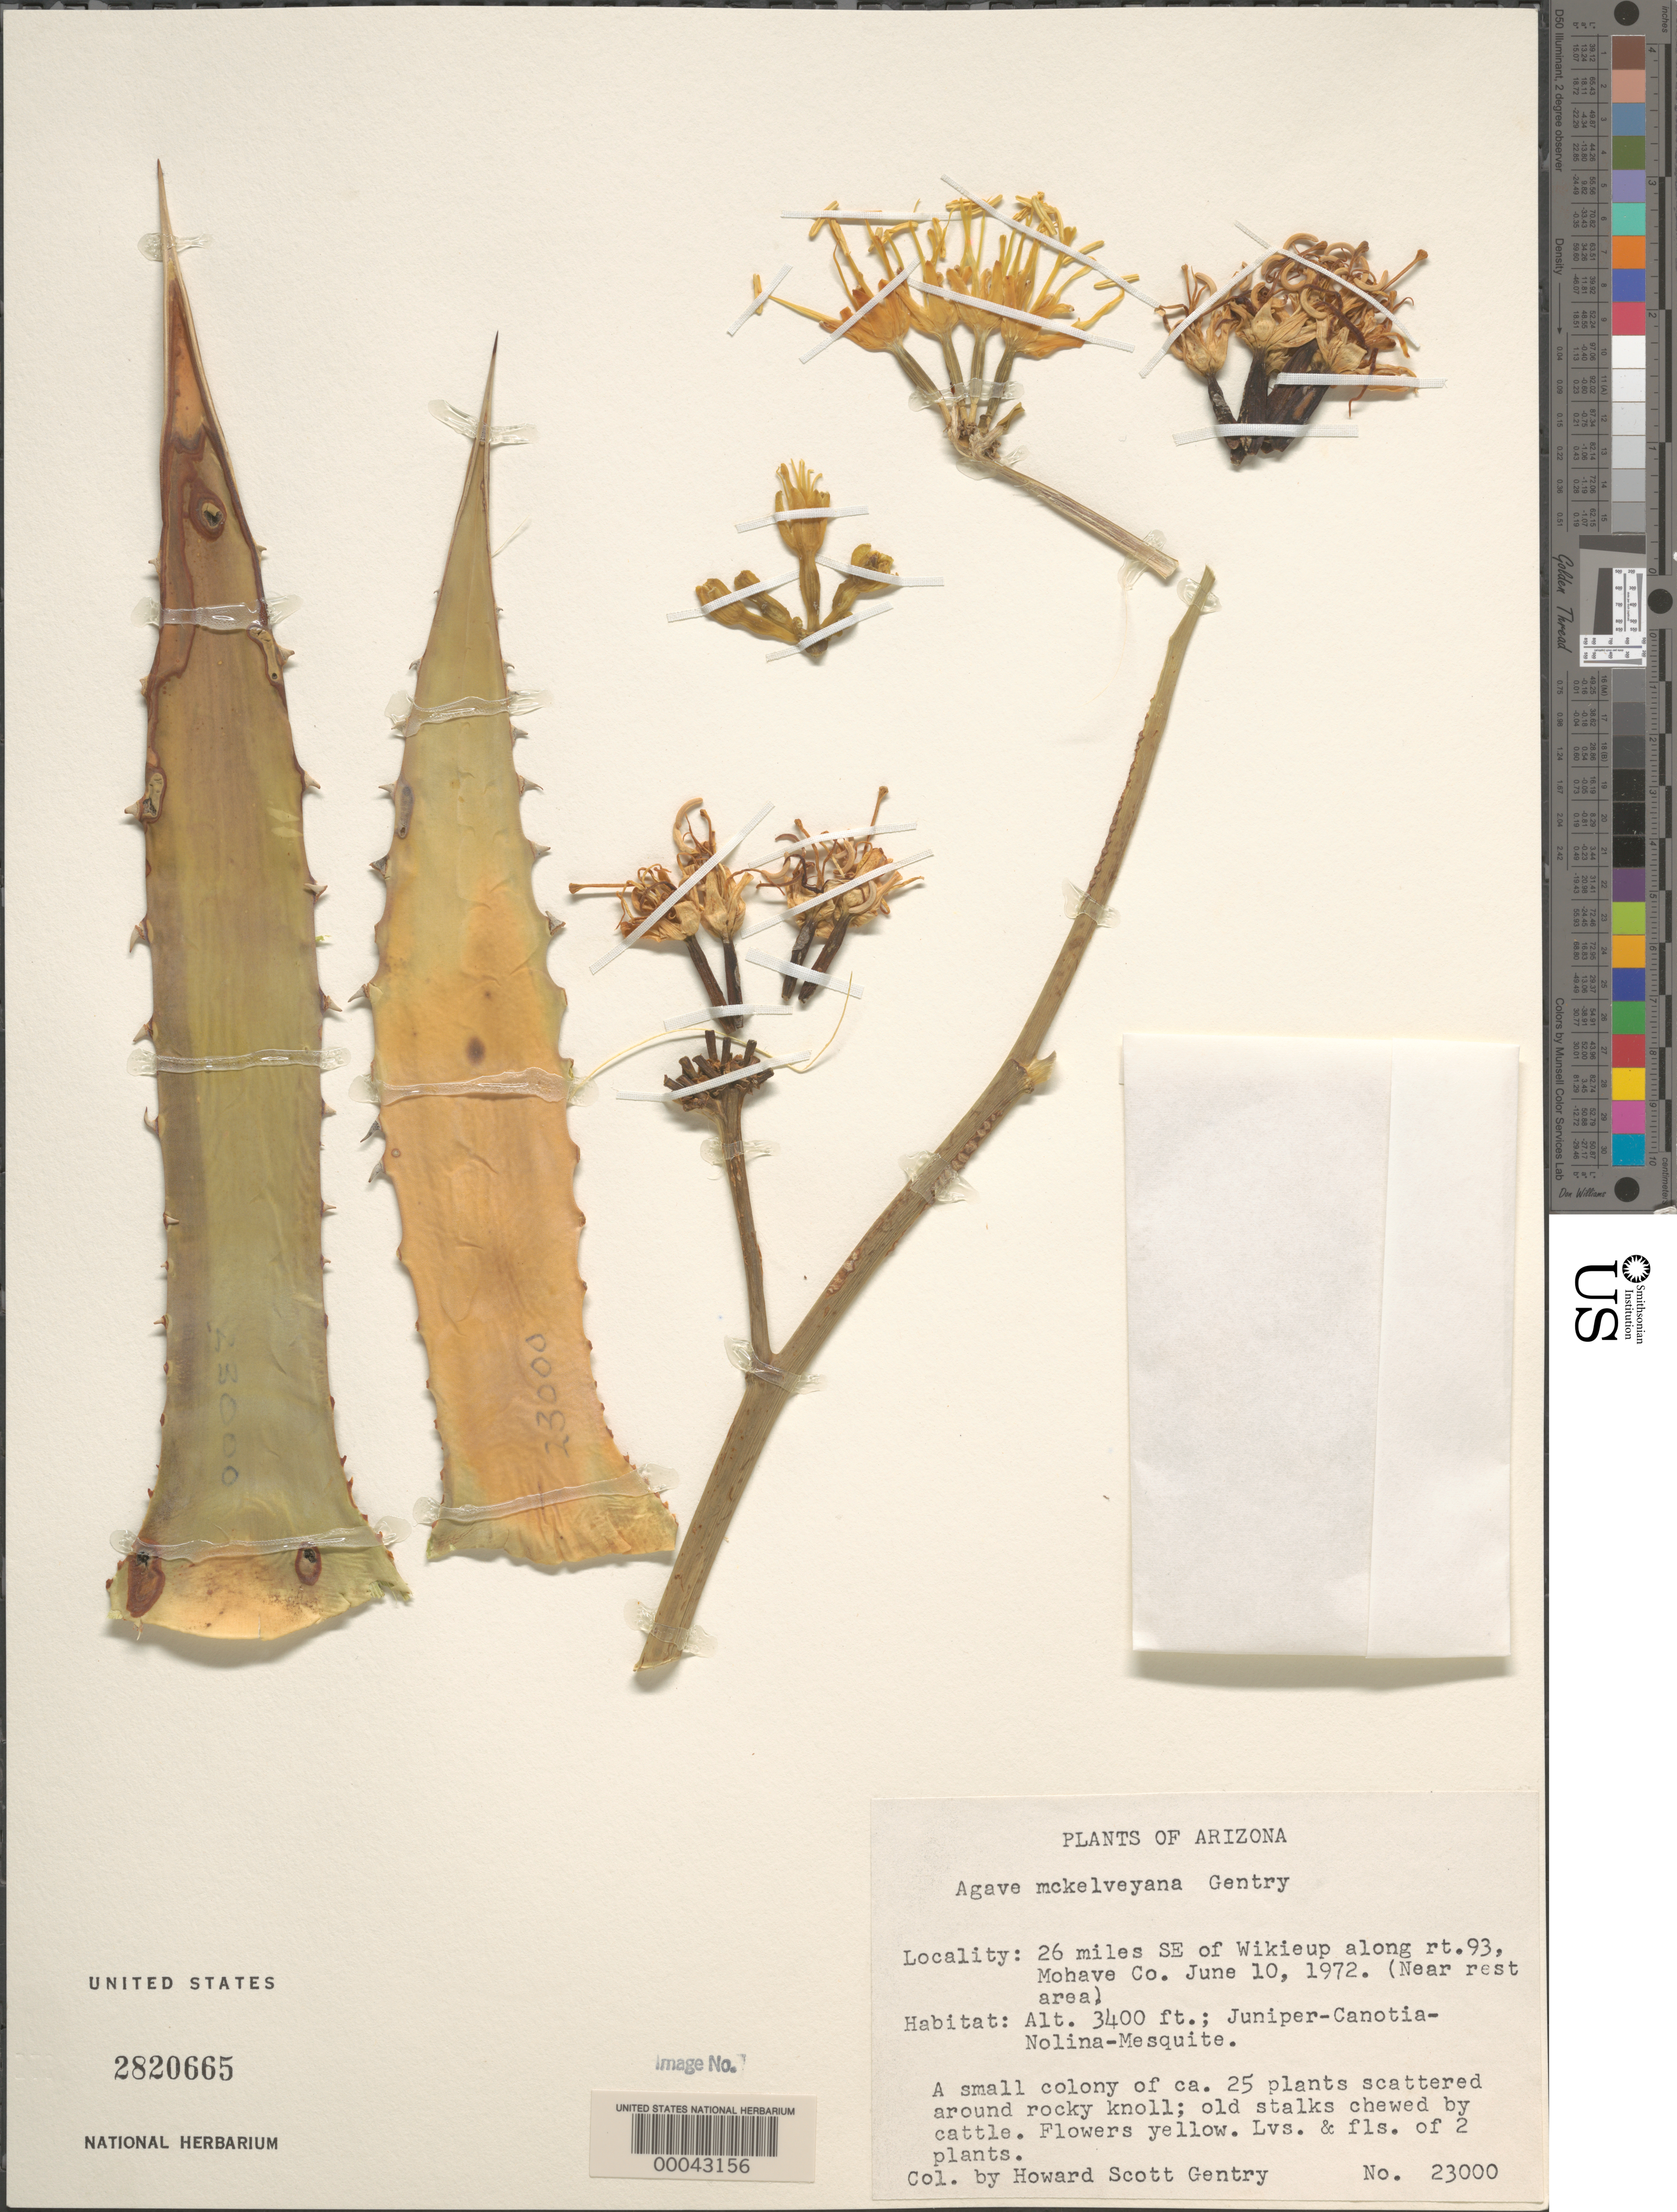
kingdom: Plantae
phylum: Tracheophyta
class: Liliopsida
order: Asparagales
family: Asparagaceae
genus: Agave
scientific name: Agave mckelveyana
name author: Gentry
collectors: H. S. Gentry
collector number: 23000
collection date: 1972-06-10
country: United States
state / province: Arizona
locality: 26 miles SE of Wikieup along rt. 93, Mohave Co. (Near rest area).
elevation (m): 1036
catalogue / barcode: US 2820665